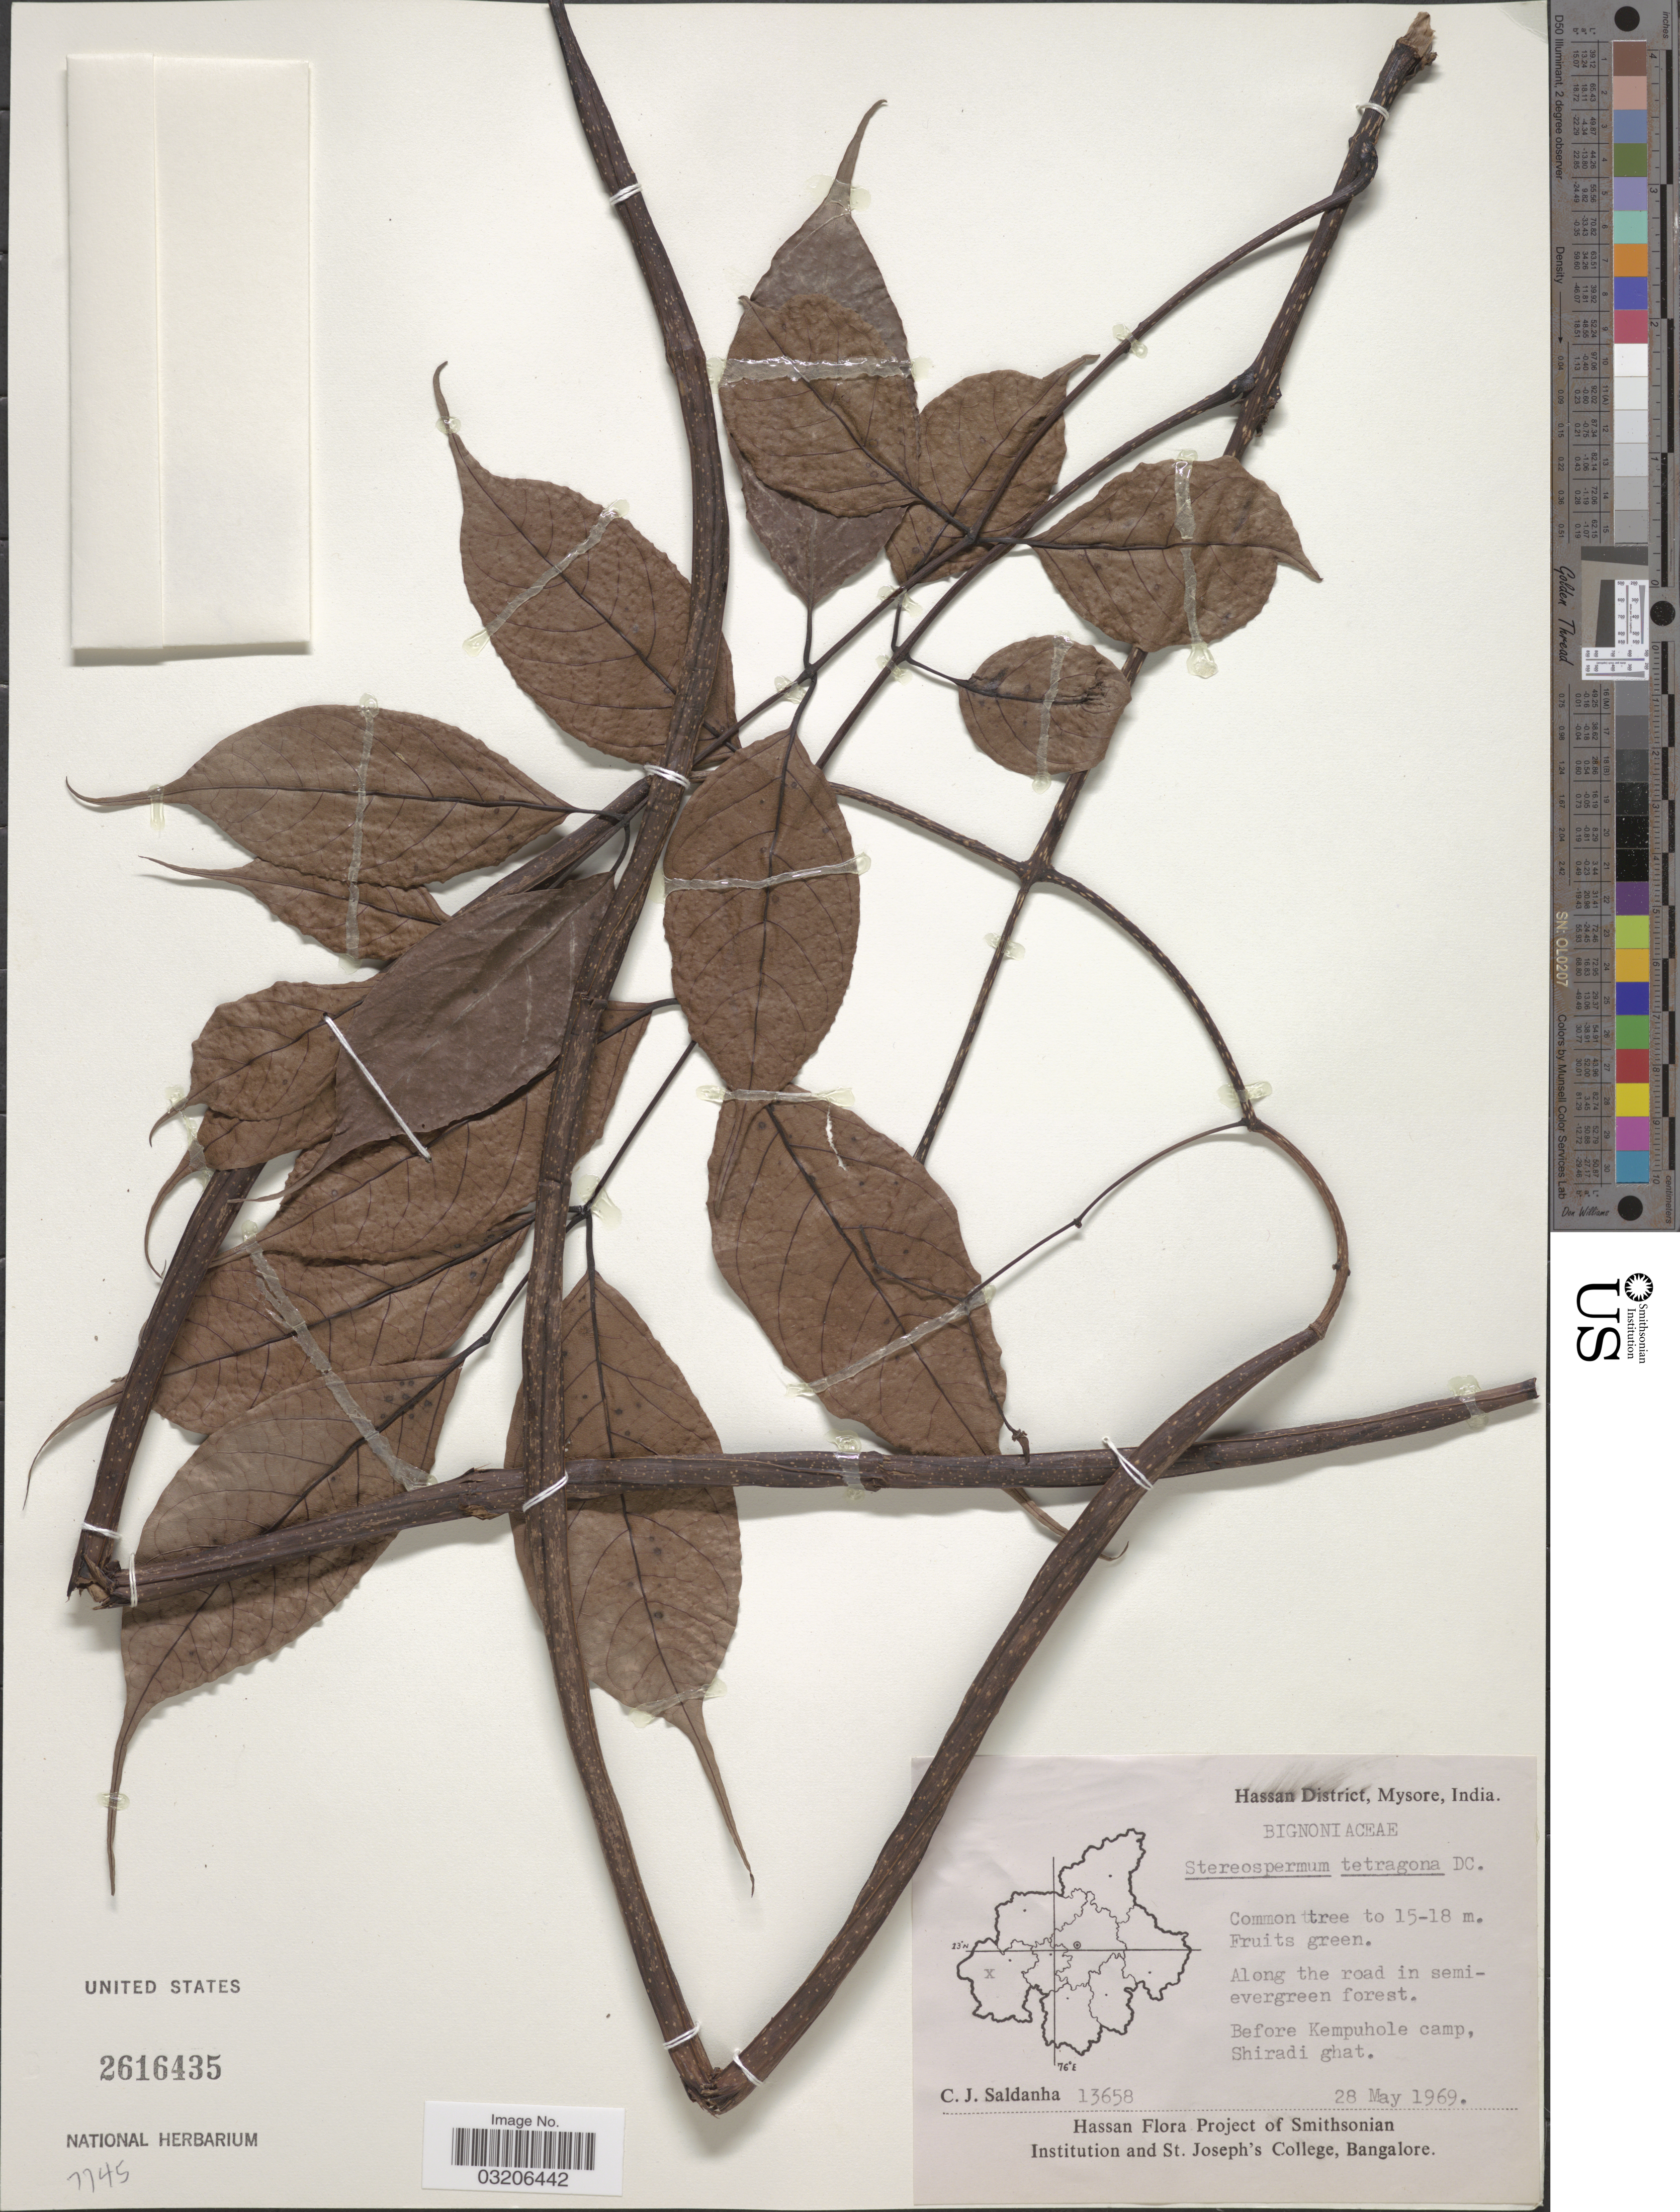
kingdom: Plantae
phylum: Tracheophyta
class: Magnoliopsida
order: Lamiales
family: Bignoniaceae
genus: Stereospermum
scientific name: Stereospermum tetragonum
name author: DC.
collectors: C. J. Saldanha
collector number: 13658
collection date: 1969-05-28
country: India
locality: Hassan District, Mysore. Before Kempuhole Camp, Shiradi ghat.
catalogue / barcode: US 2616435